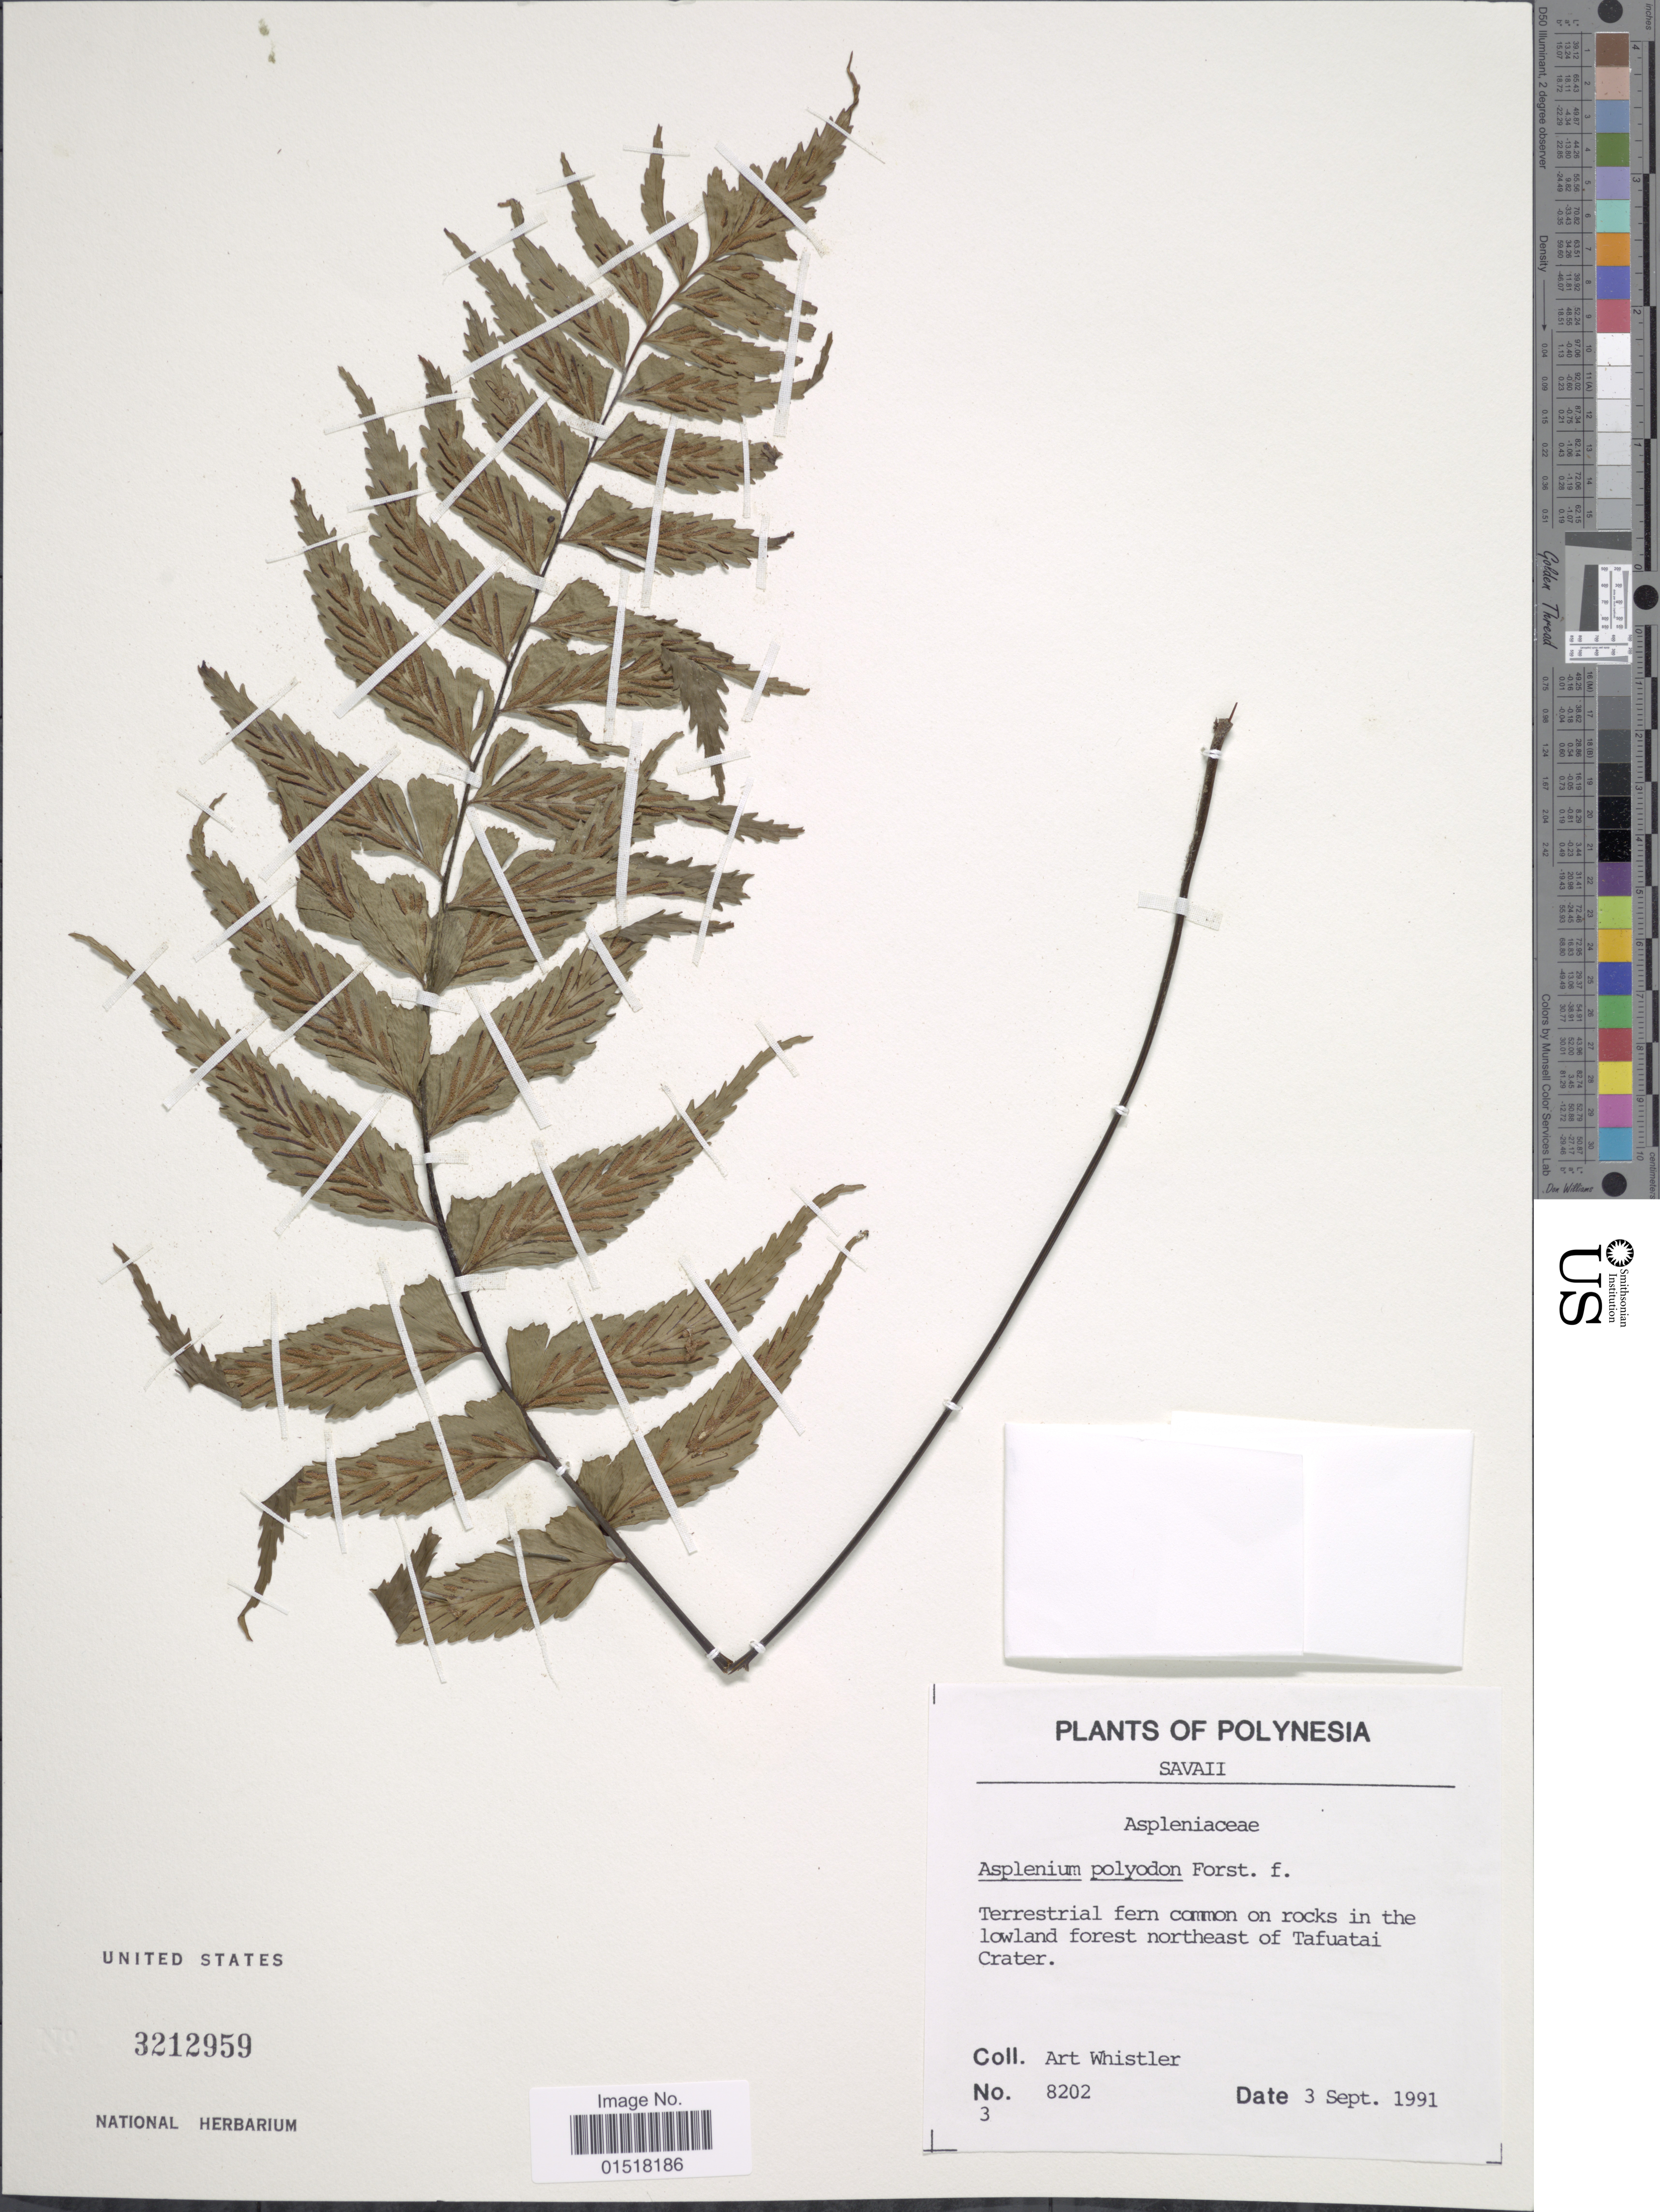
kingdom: Plantae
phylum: Tracheophyta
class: Polypodiopsida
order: Polypodiales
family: Aspleniaceae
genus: Asplenium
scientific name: Asplenium polyodon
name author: G. Forst.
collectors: A. Whistler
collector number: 8202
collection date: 1991-09-03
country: Samoa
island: Savai'i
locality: Savaii. Terrestrial fern common on rocks in the lowland forest northeast of Tafuatai Crater.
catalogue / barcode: US 3212959